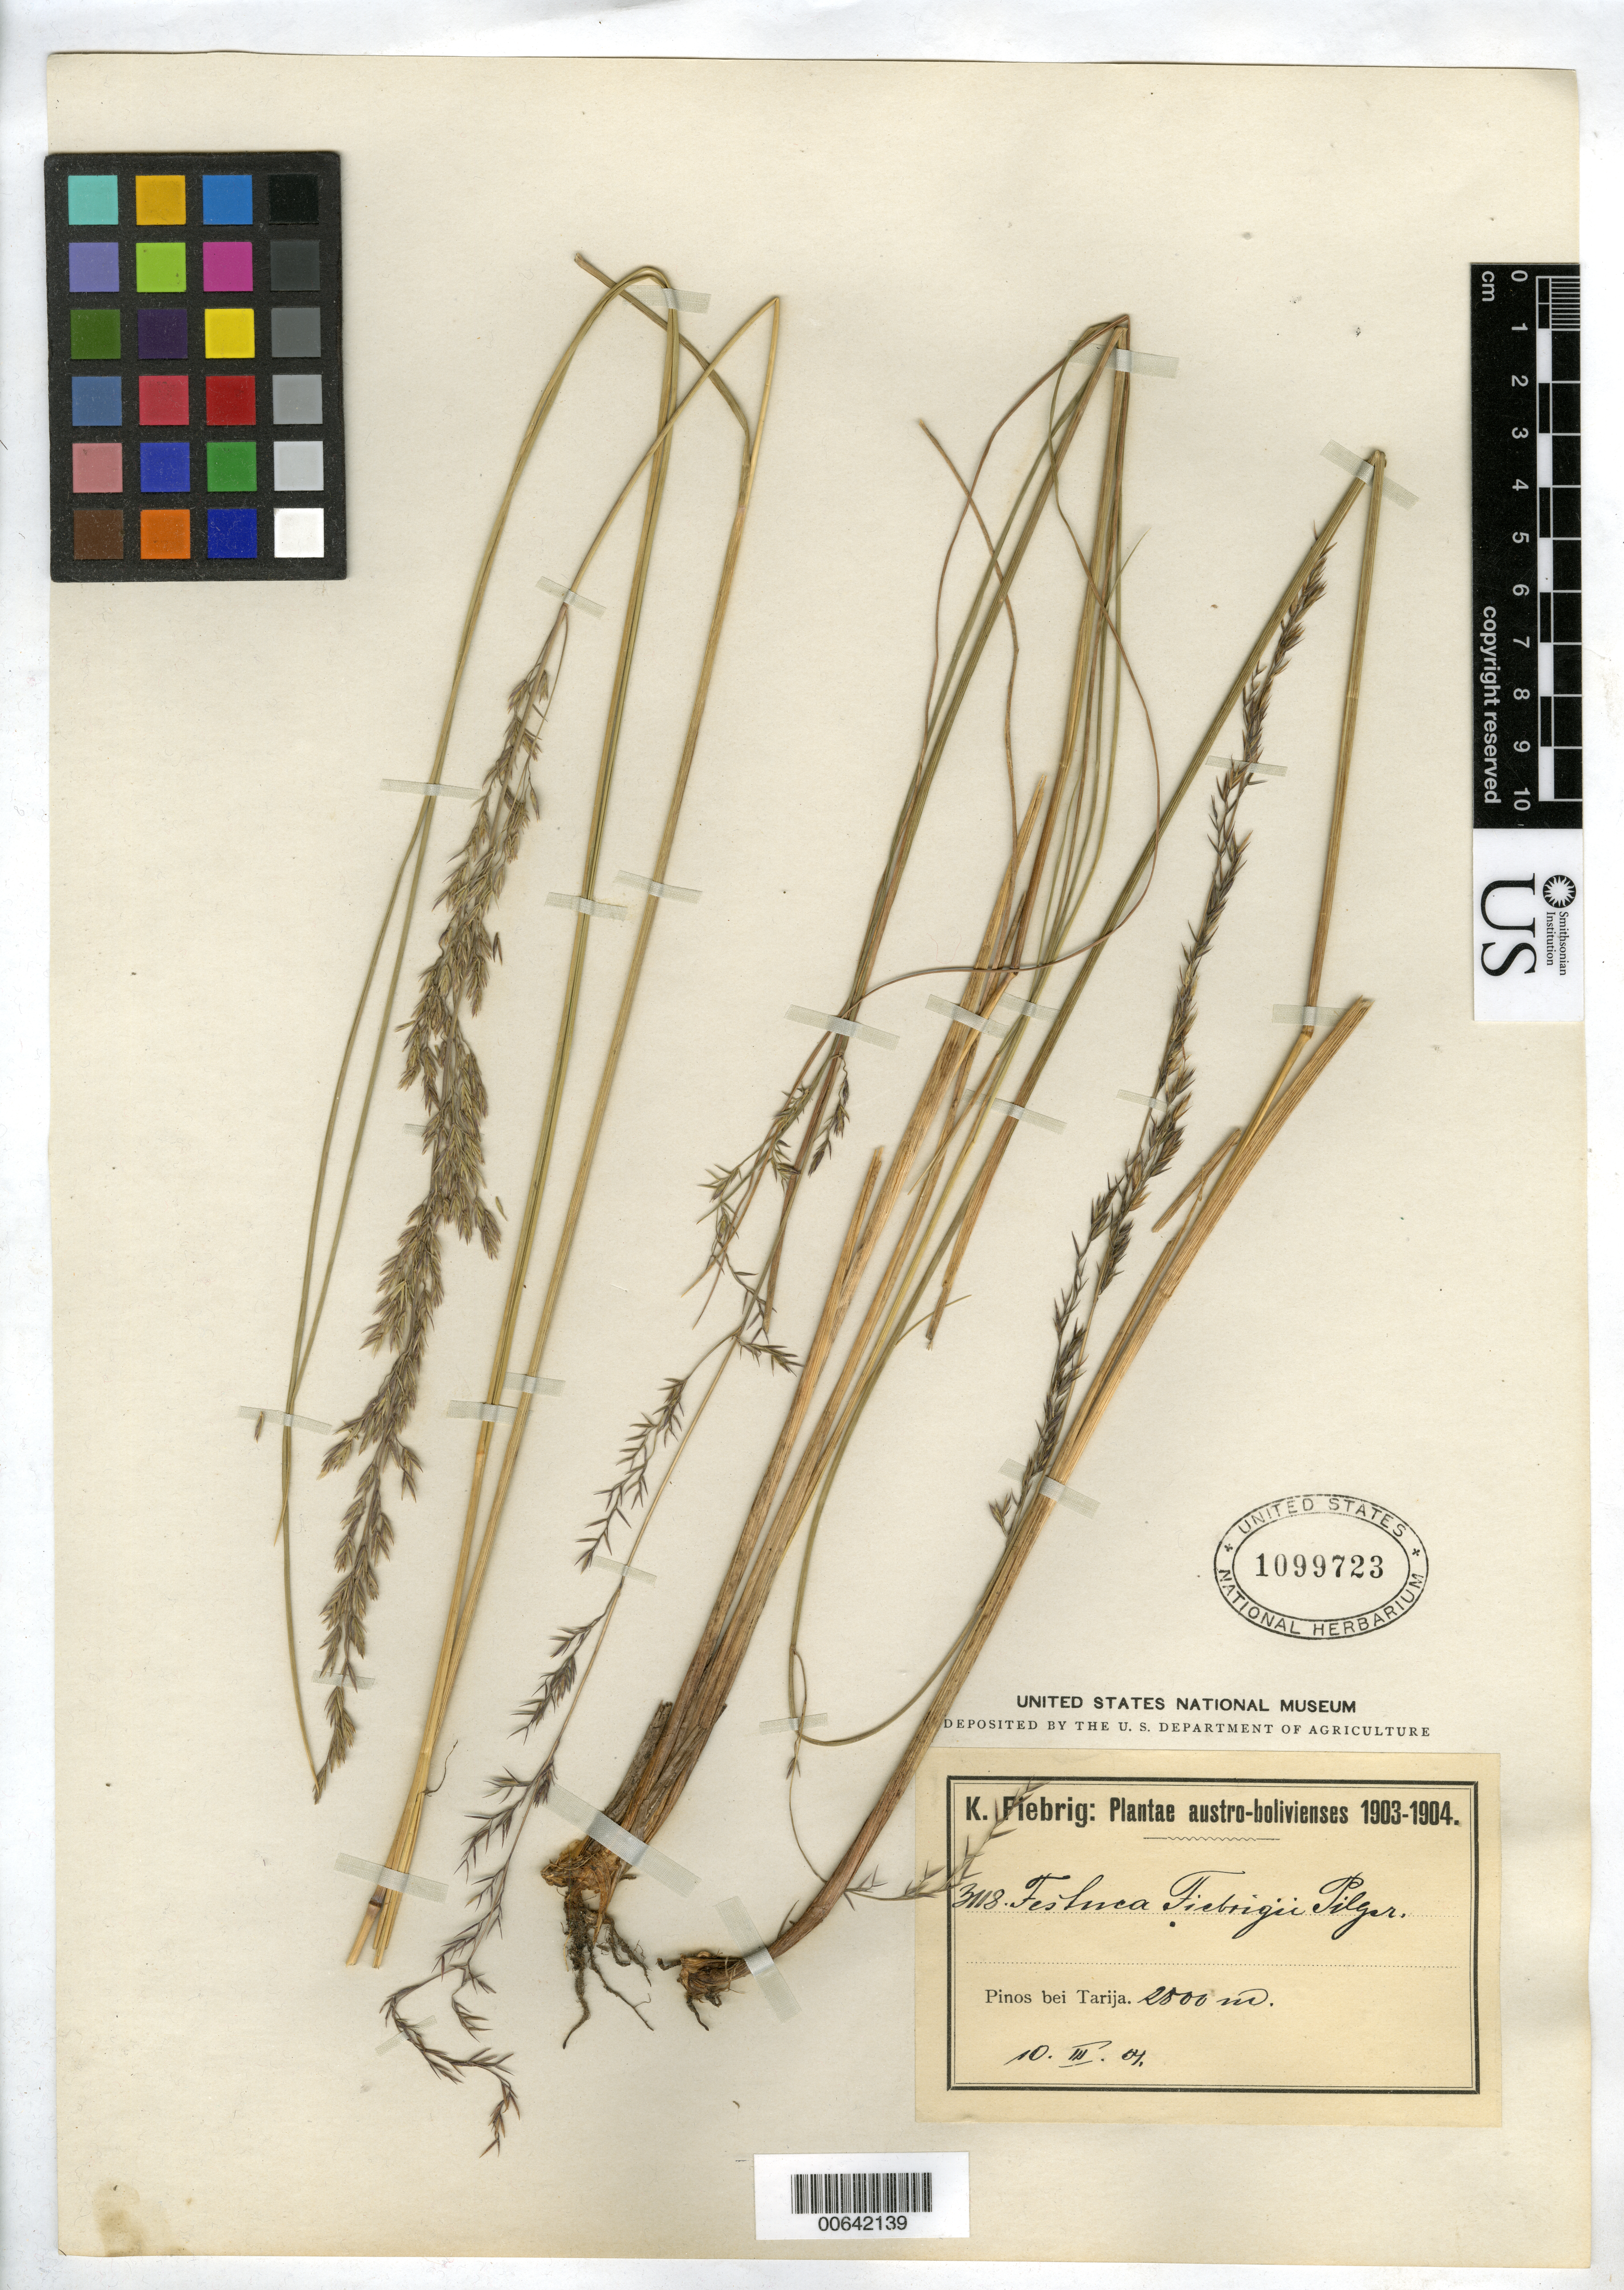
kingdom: Plantae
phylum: Tracheophyta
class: Liliopsida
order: Poales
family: Poaceae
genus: Festuca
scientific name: Festuca fiebrigii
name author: Pilg.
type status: Isosyntype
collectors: K. Fiebrig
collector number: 3118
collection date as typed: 10 Mar 1904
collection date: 1904-03-10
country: Bolivia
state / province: Tarija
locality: Pinos near town of Tarija.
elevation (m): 2800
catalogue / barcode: US 1099723